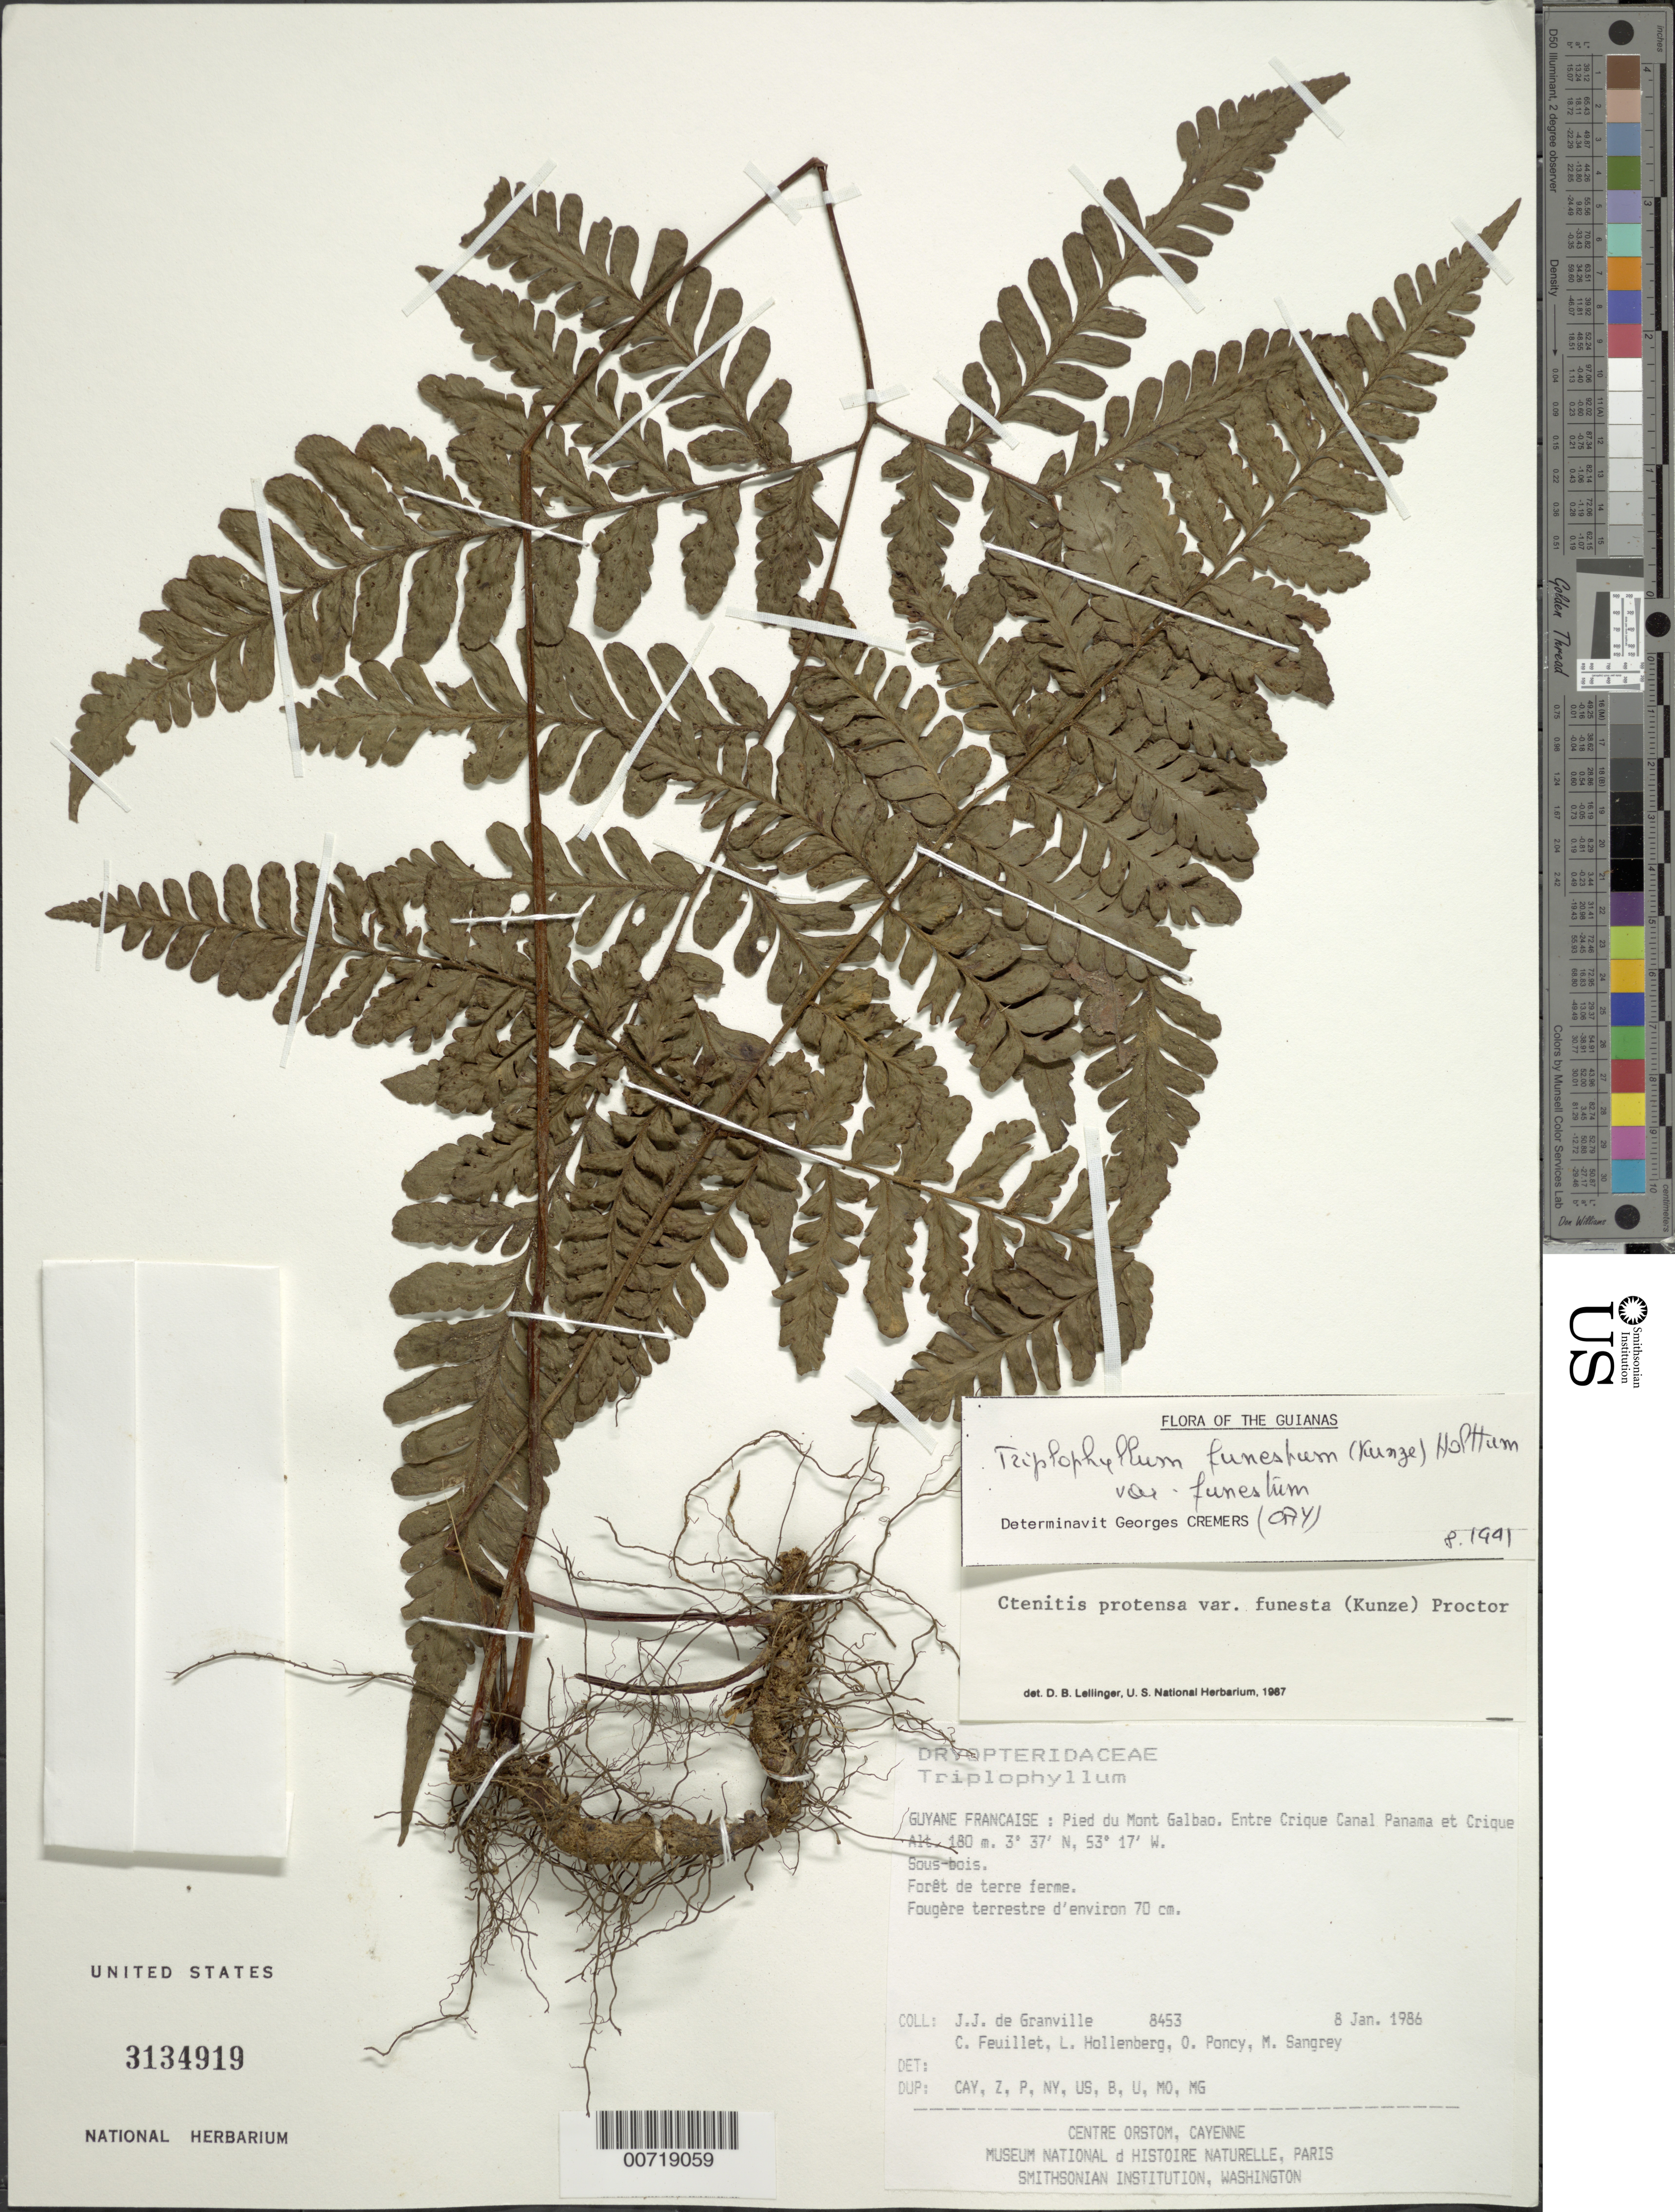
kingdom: Plantae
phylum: Tracheophyta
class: Polypodiopsida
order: Polypodiales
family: Tectariaceae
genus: Triplophyllum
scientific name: Triplophyllum funestum var. funestum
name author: (Kunze) Holttum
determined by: Cremers, Georges A.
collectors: J.-J. de Granville, C. Feuillet, L. Hollenberg, O. Poncy & M. S. Sangrey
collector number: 8453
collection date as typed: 8-Jan-86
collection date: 1986-01-08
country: French Guiana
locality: Pied du Mont Galbao. Entre Crique Canal Panama et Crique Mana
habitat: Sous-bois; forêt de terre ferme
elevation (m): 180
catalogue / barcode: US 3134919